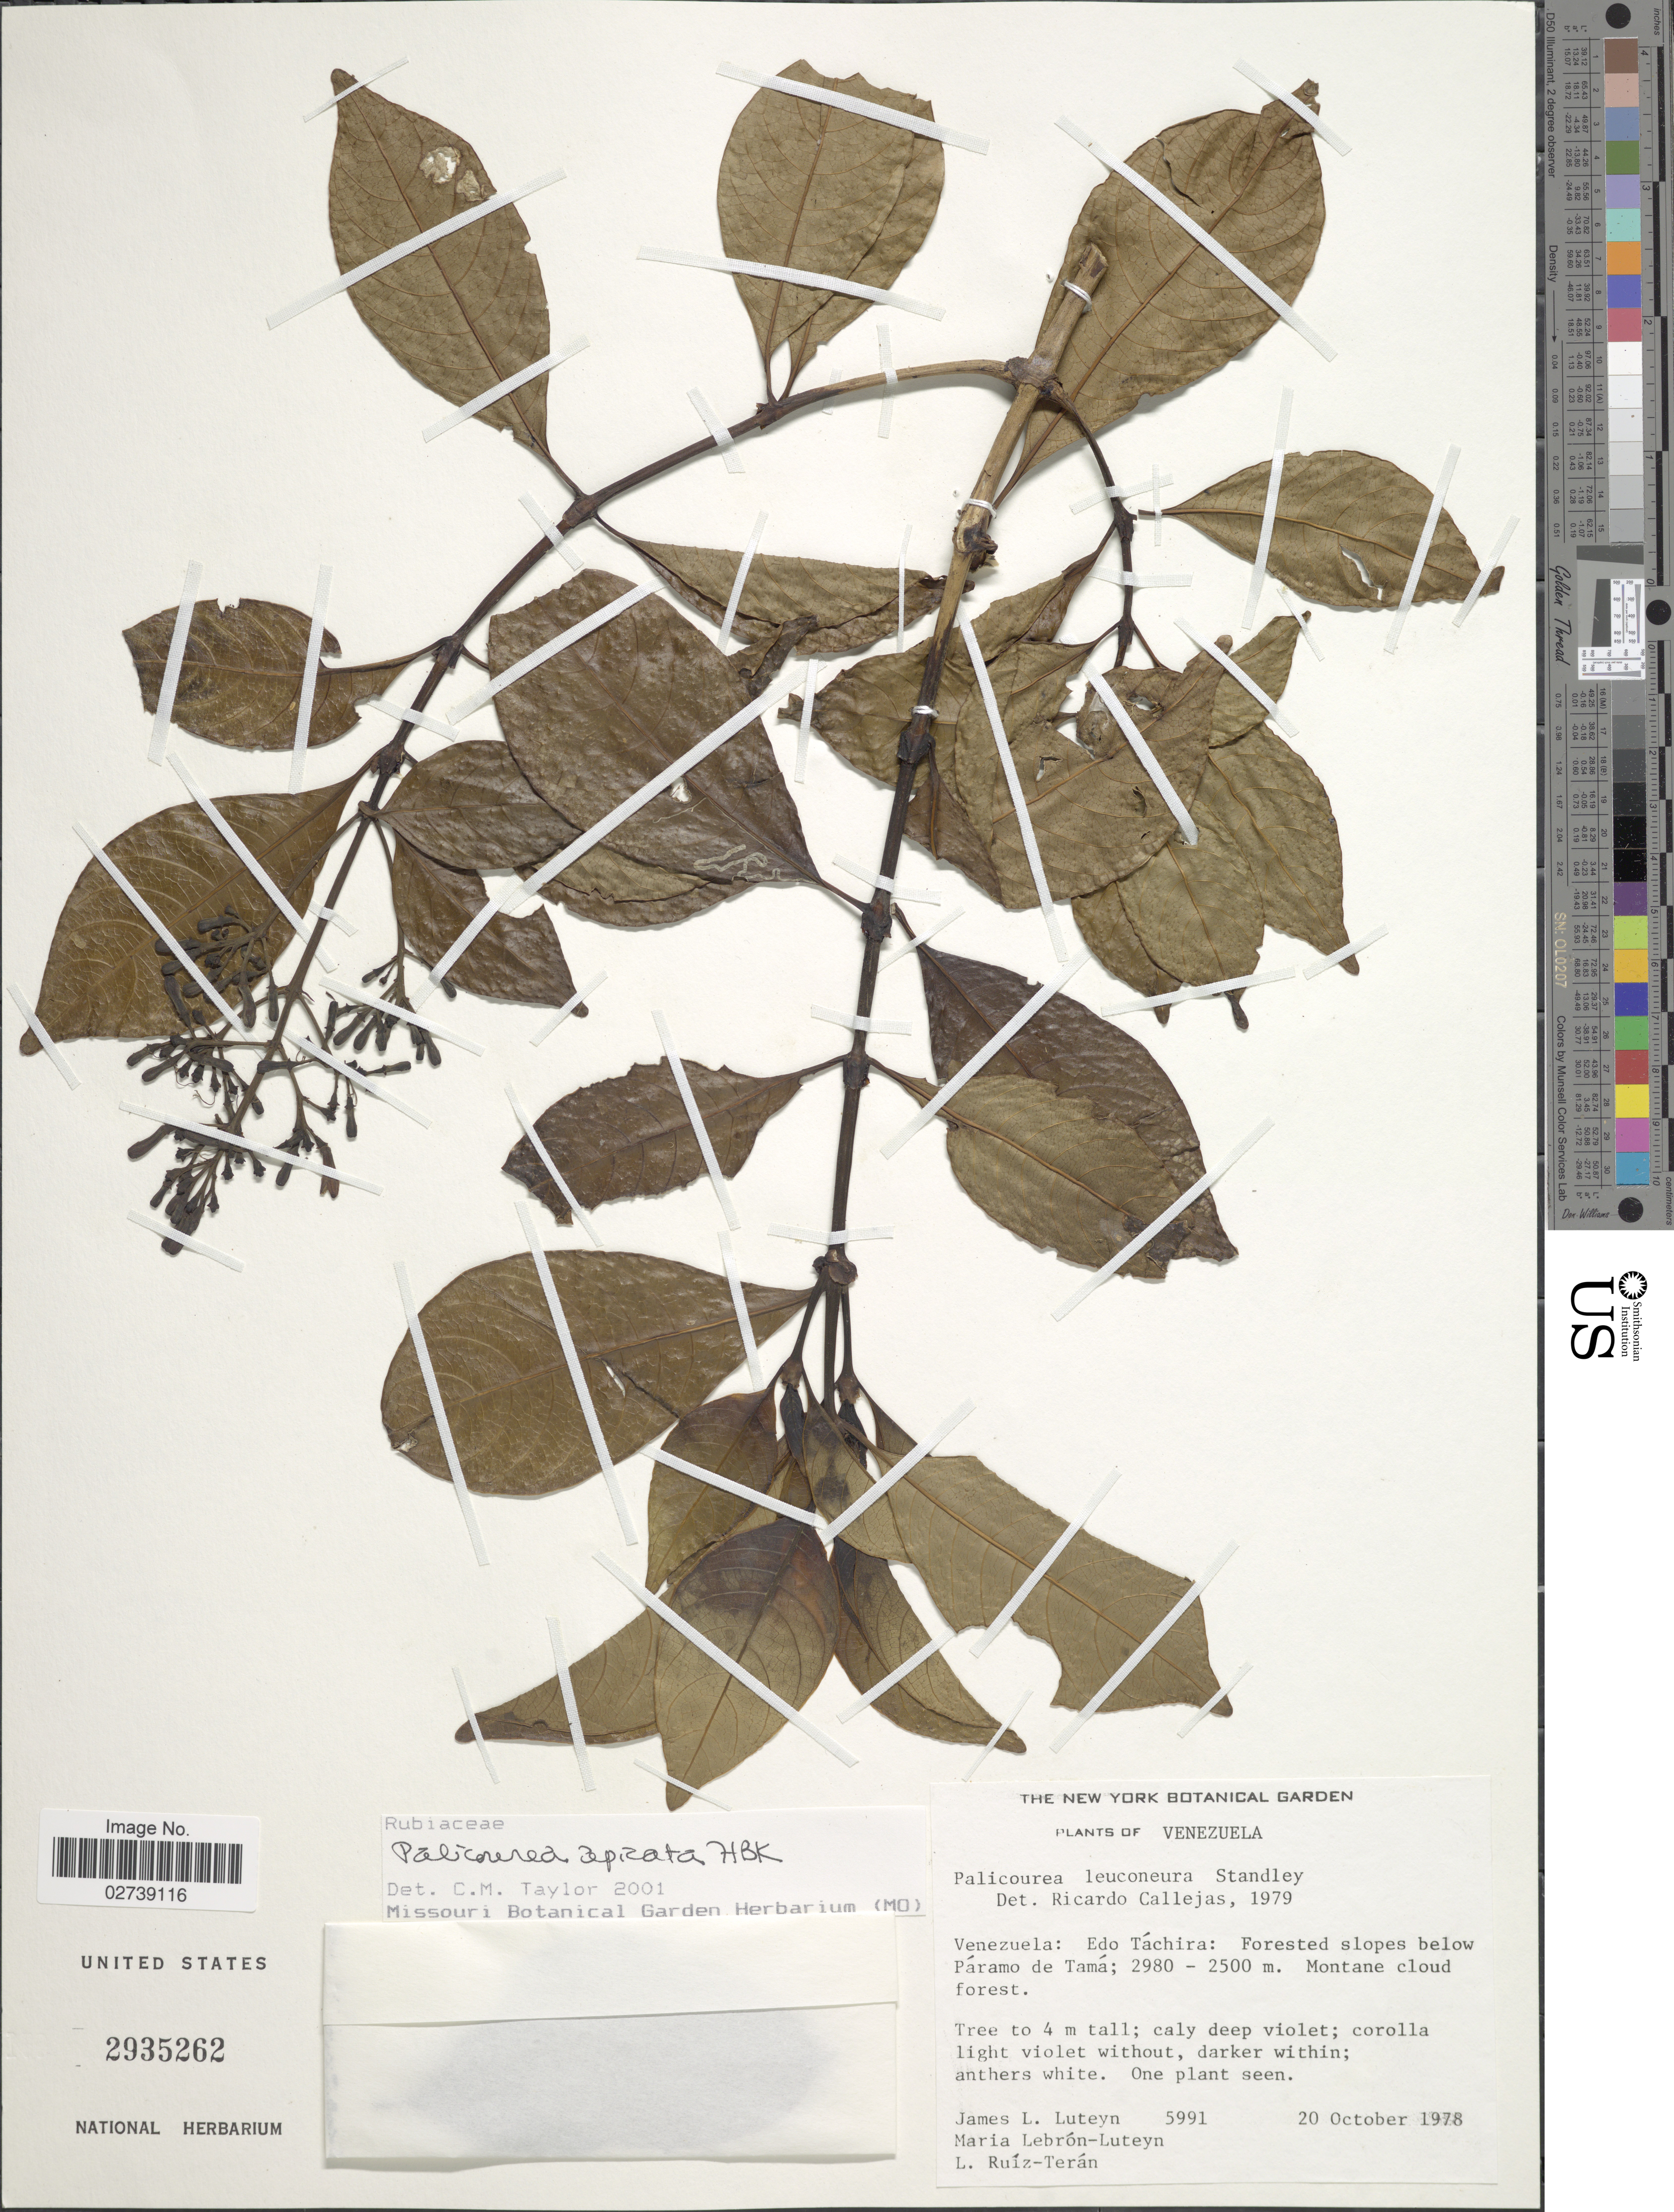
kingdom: Plantae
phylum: Tracheophyta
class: Magnoliopsida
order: Gentianales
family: Rubiaceae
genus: Palicourea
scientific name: Palicourea apicata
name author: Kunth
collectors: J. L. Luteyn, M. L. Lebrón-Luteyn & L. E. Ruíz-Terán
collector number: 5991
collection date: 1978-10-20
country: Venezuela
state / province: Tachira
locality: Forested slopes below Paramo de Tama.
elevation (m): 2500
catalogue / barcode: US 2935262